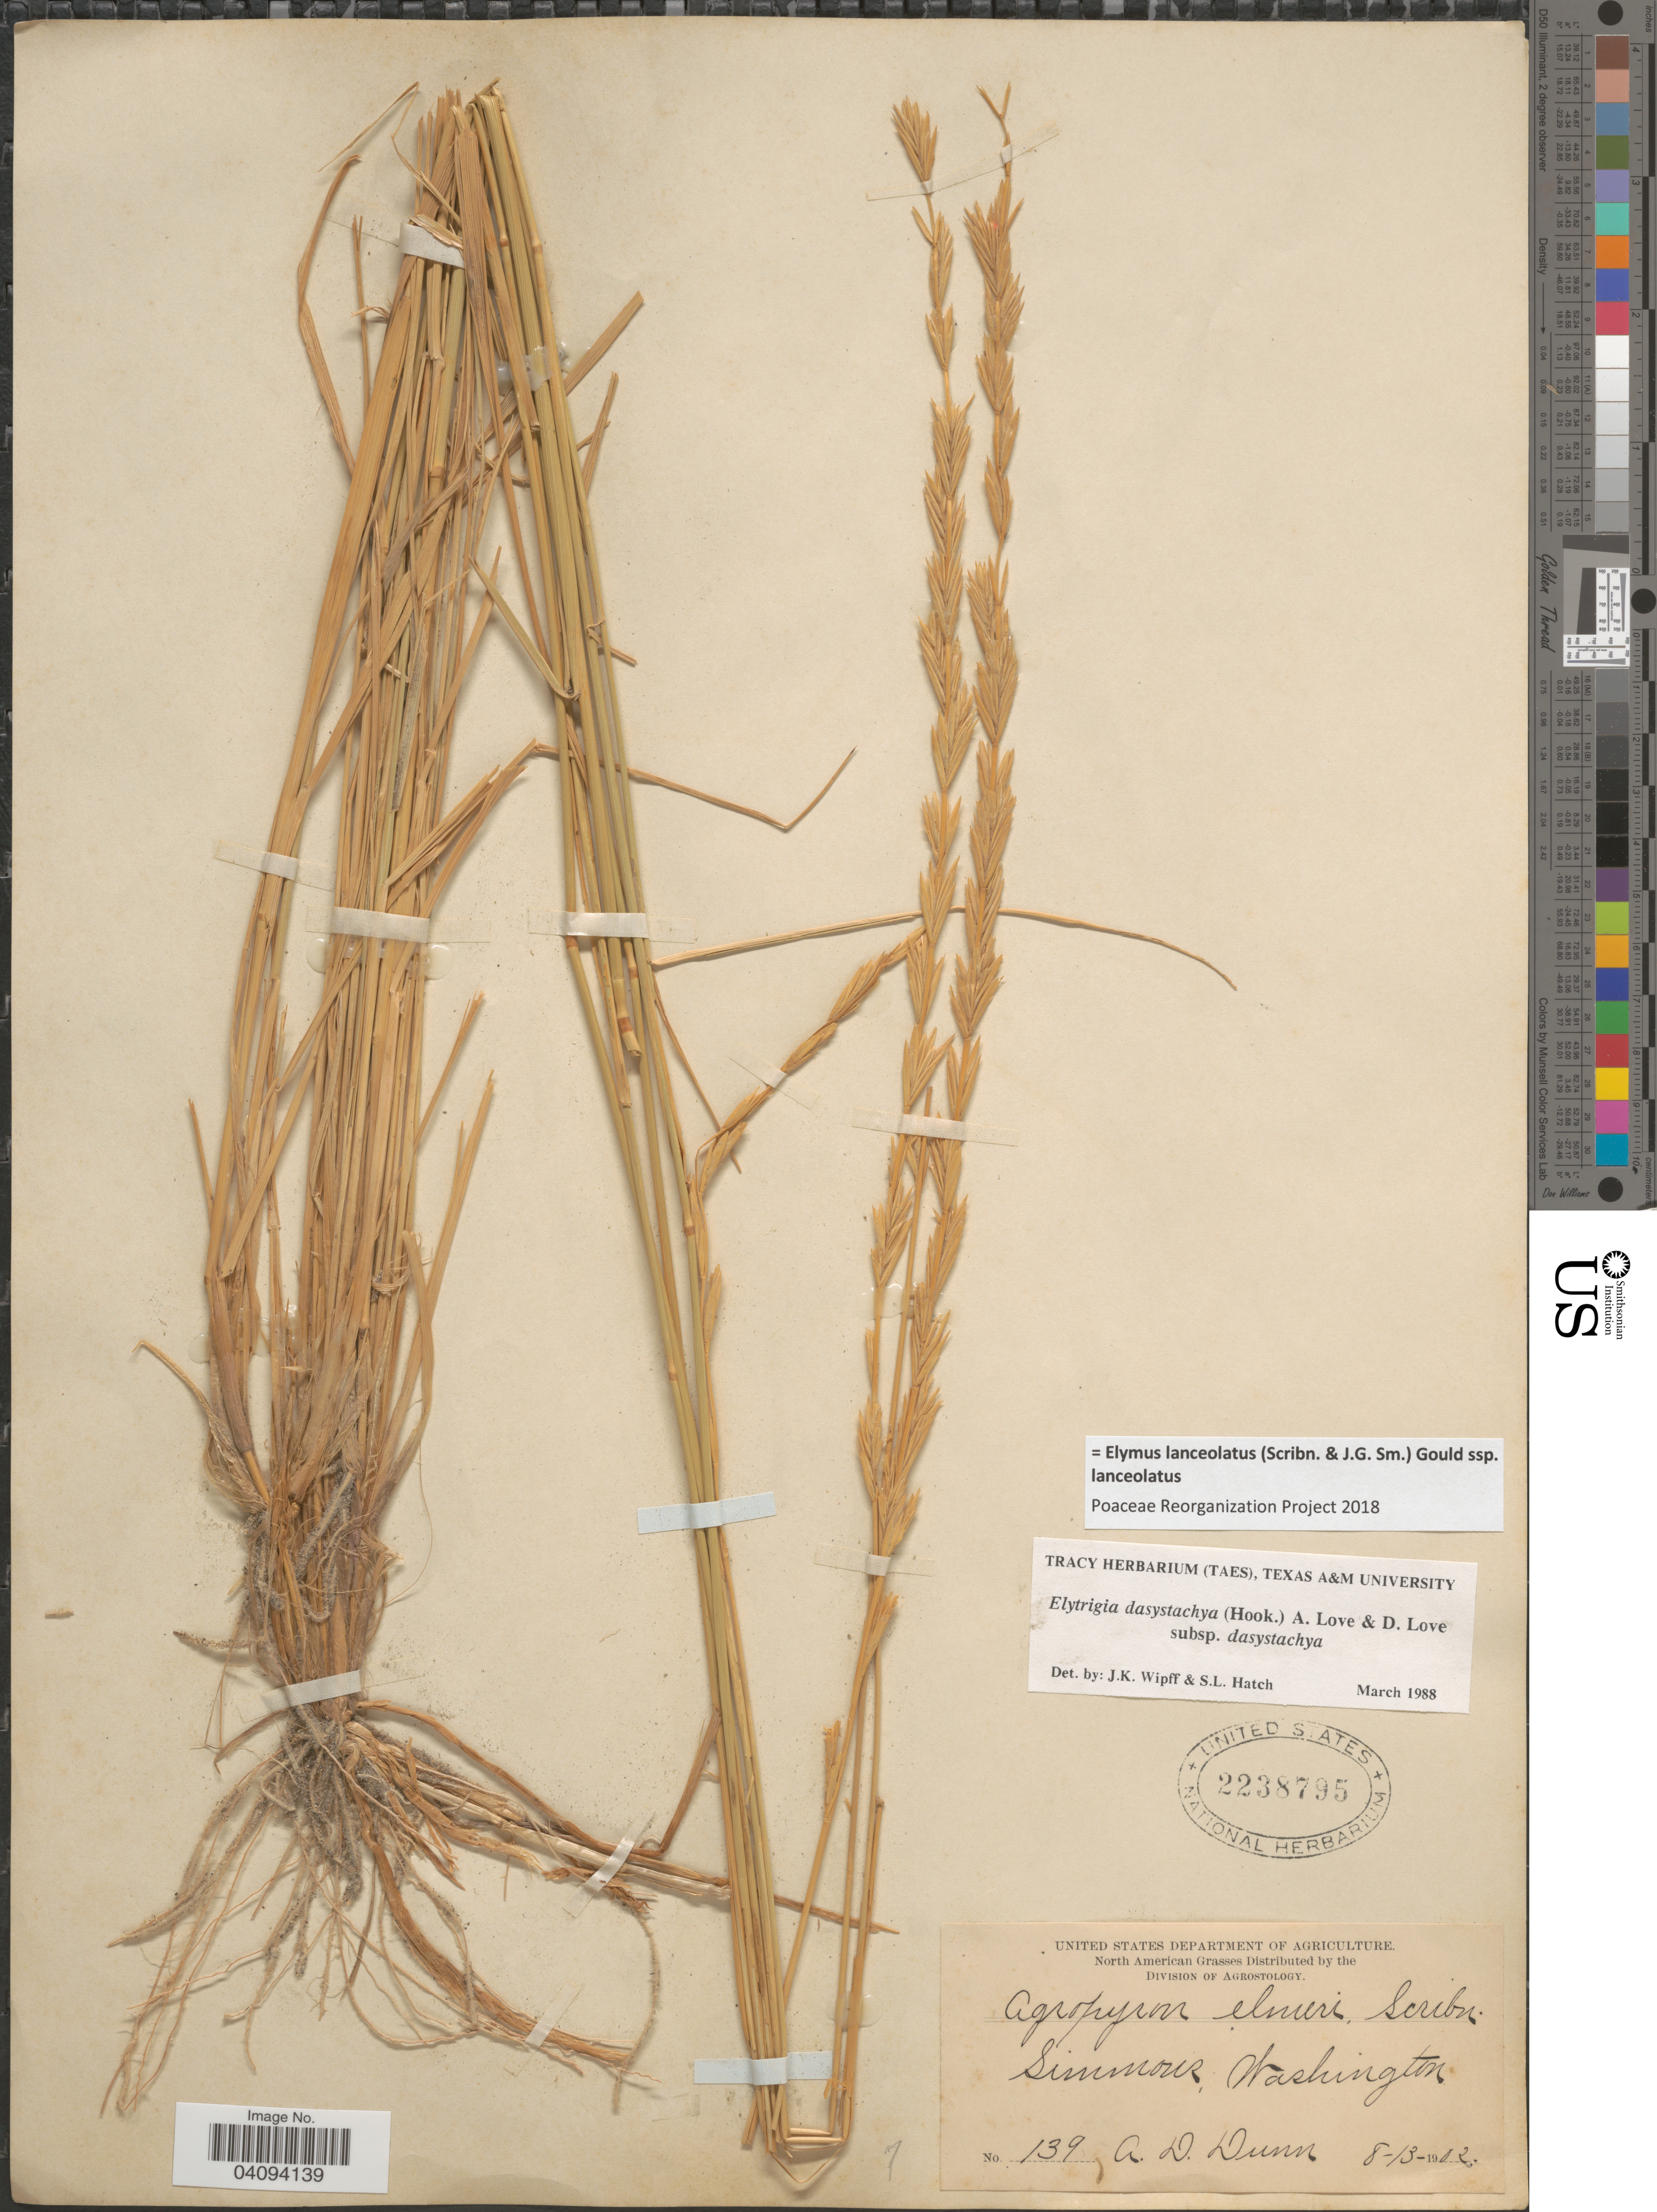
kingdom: Plantae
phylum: Tracheophyta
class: Liliopsida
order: Poales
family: Poaceae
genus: Elymus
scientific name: Elymus lanceolatus subsp. lanceolatus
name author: (Scribn. & J.G. Sm.) Gould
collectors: A. Dunn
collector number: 139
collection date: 1902-08-13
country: United States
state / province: Washington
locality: Simmous.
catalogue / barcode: US 2238795